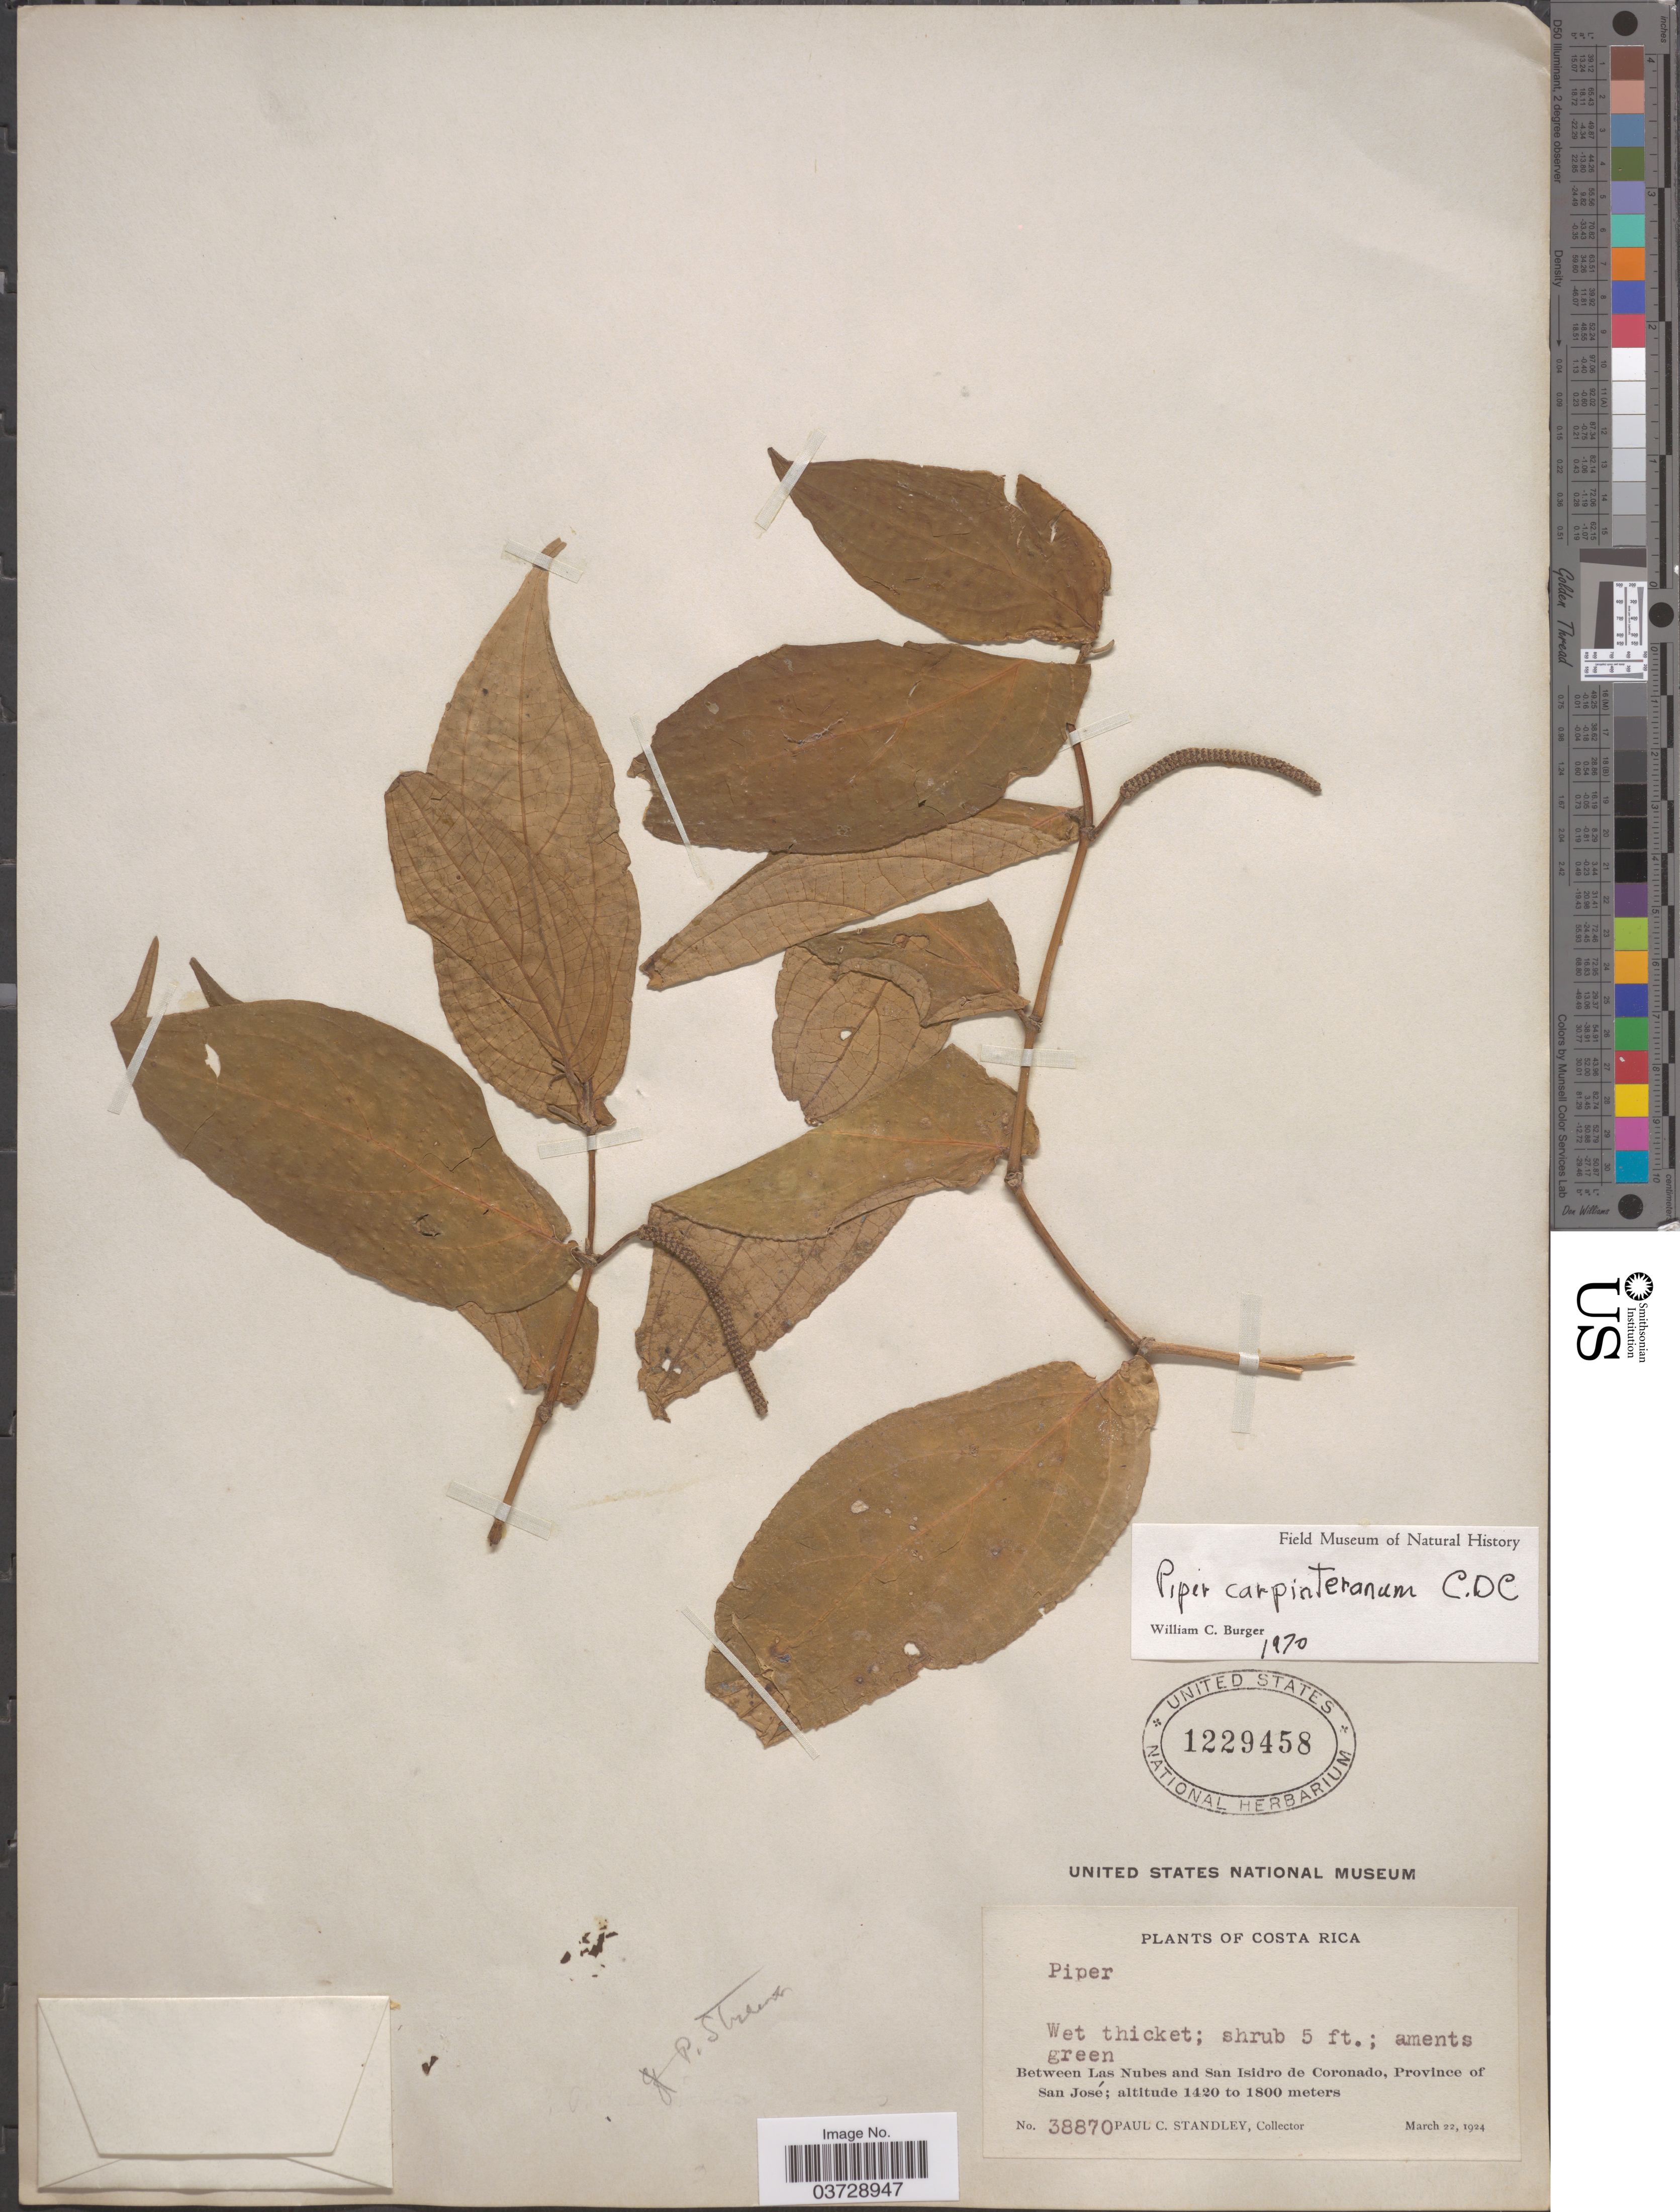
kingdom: Plantae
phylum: Tracheophyta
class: Magnoliopsida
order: Piperales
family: Piperaceae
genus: Piper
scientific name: Piper carpinteranum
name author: C. DC.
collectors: P. C. Standley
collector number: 38870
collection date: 1924-03-22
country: Costa Rica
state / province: San José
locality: Between Las Nubes and San Isidro de Coronado.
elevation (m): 1420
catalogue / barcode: US 1229458